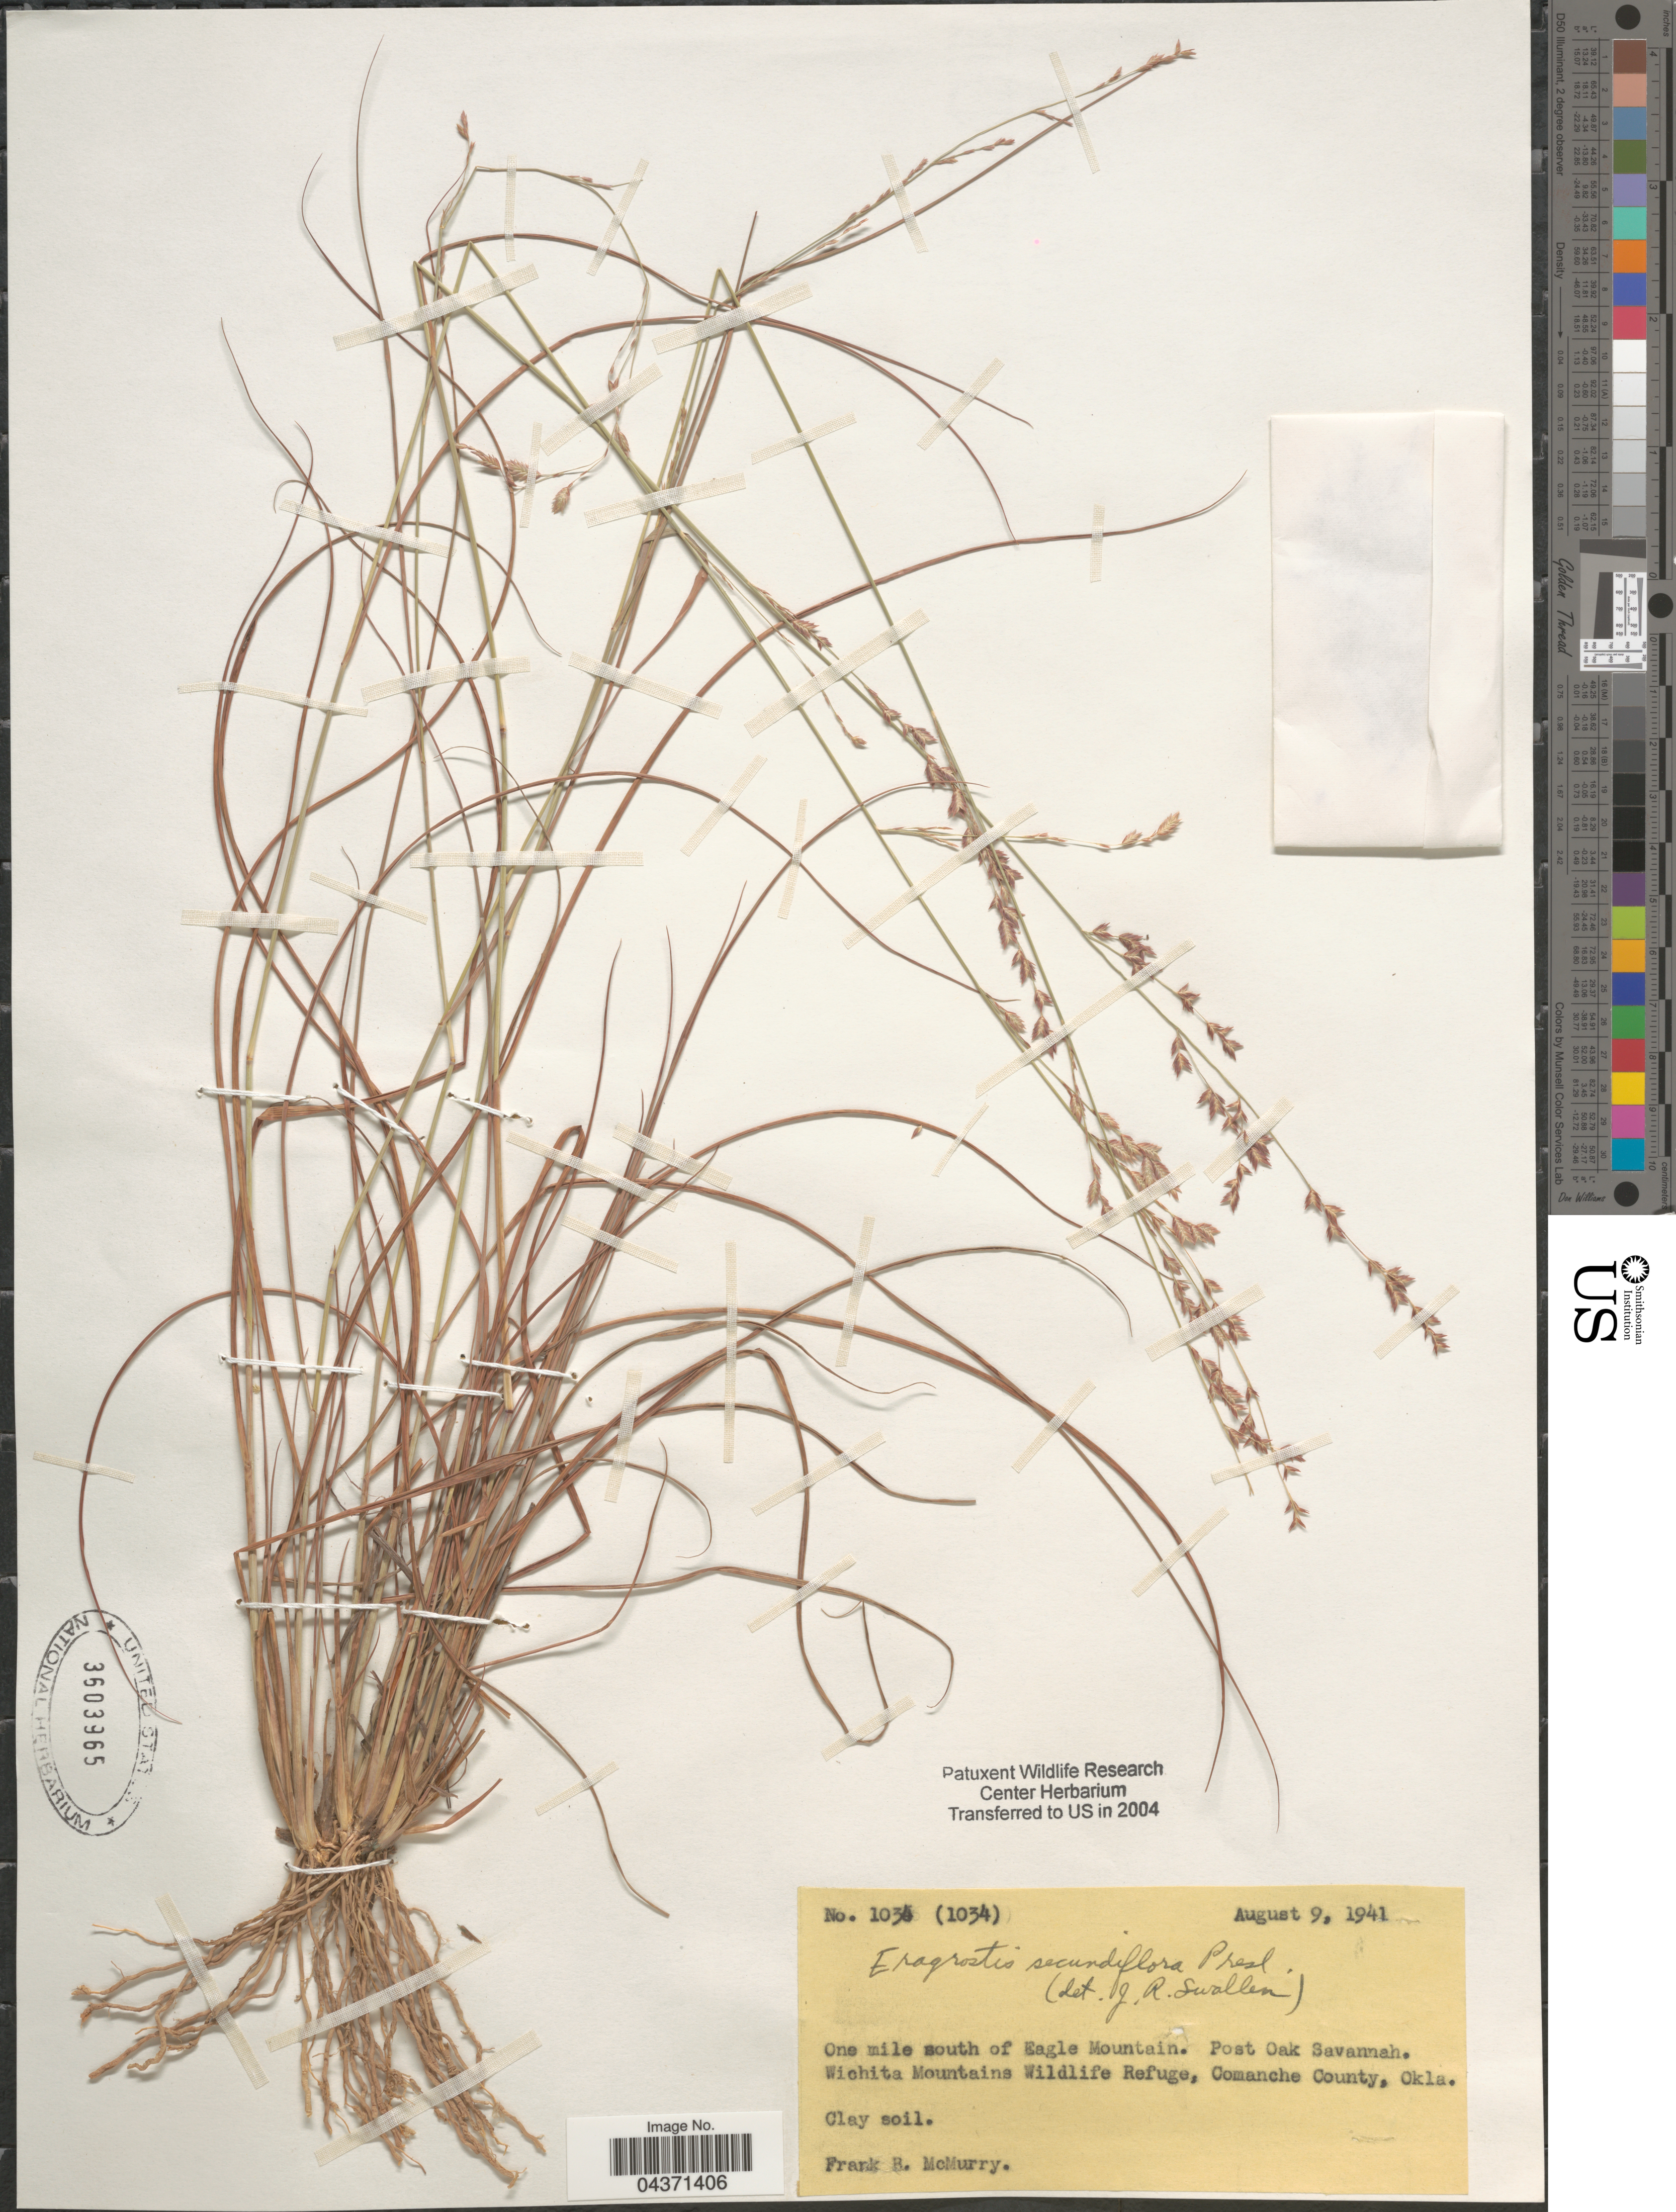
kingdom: Plantae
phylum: Tracheophyta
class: Liliopsida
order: Poales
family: Poaceae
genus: Eragrostis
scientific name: Eragrostis secundiflora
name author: J. Presl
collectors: F. B. McMurry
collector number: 1034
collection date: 1941-08-09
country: United States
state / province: Oklahoma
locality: One mile south of Eagle Mountain. Post Oak Savannah. Wichita Mountains Wildlife Refuge, Comanche County.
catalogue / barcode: US 3603965